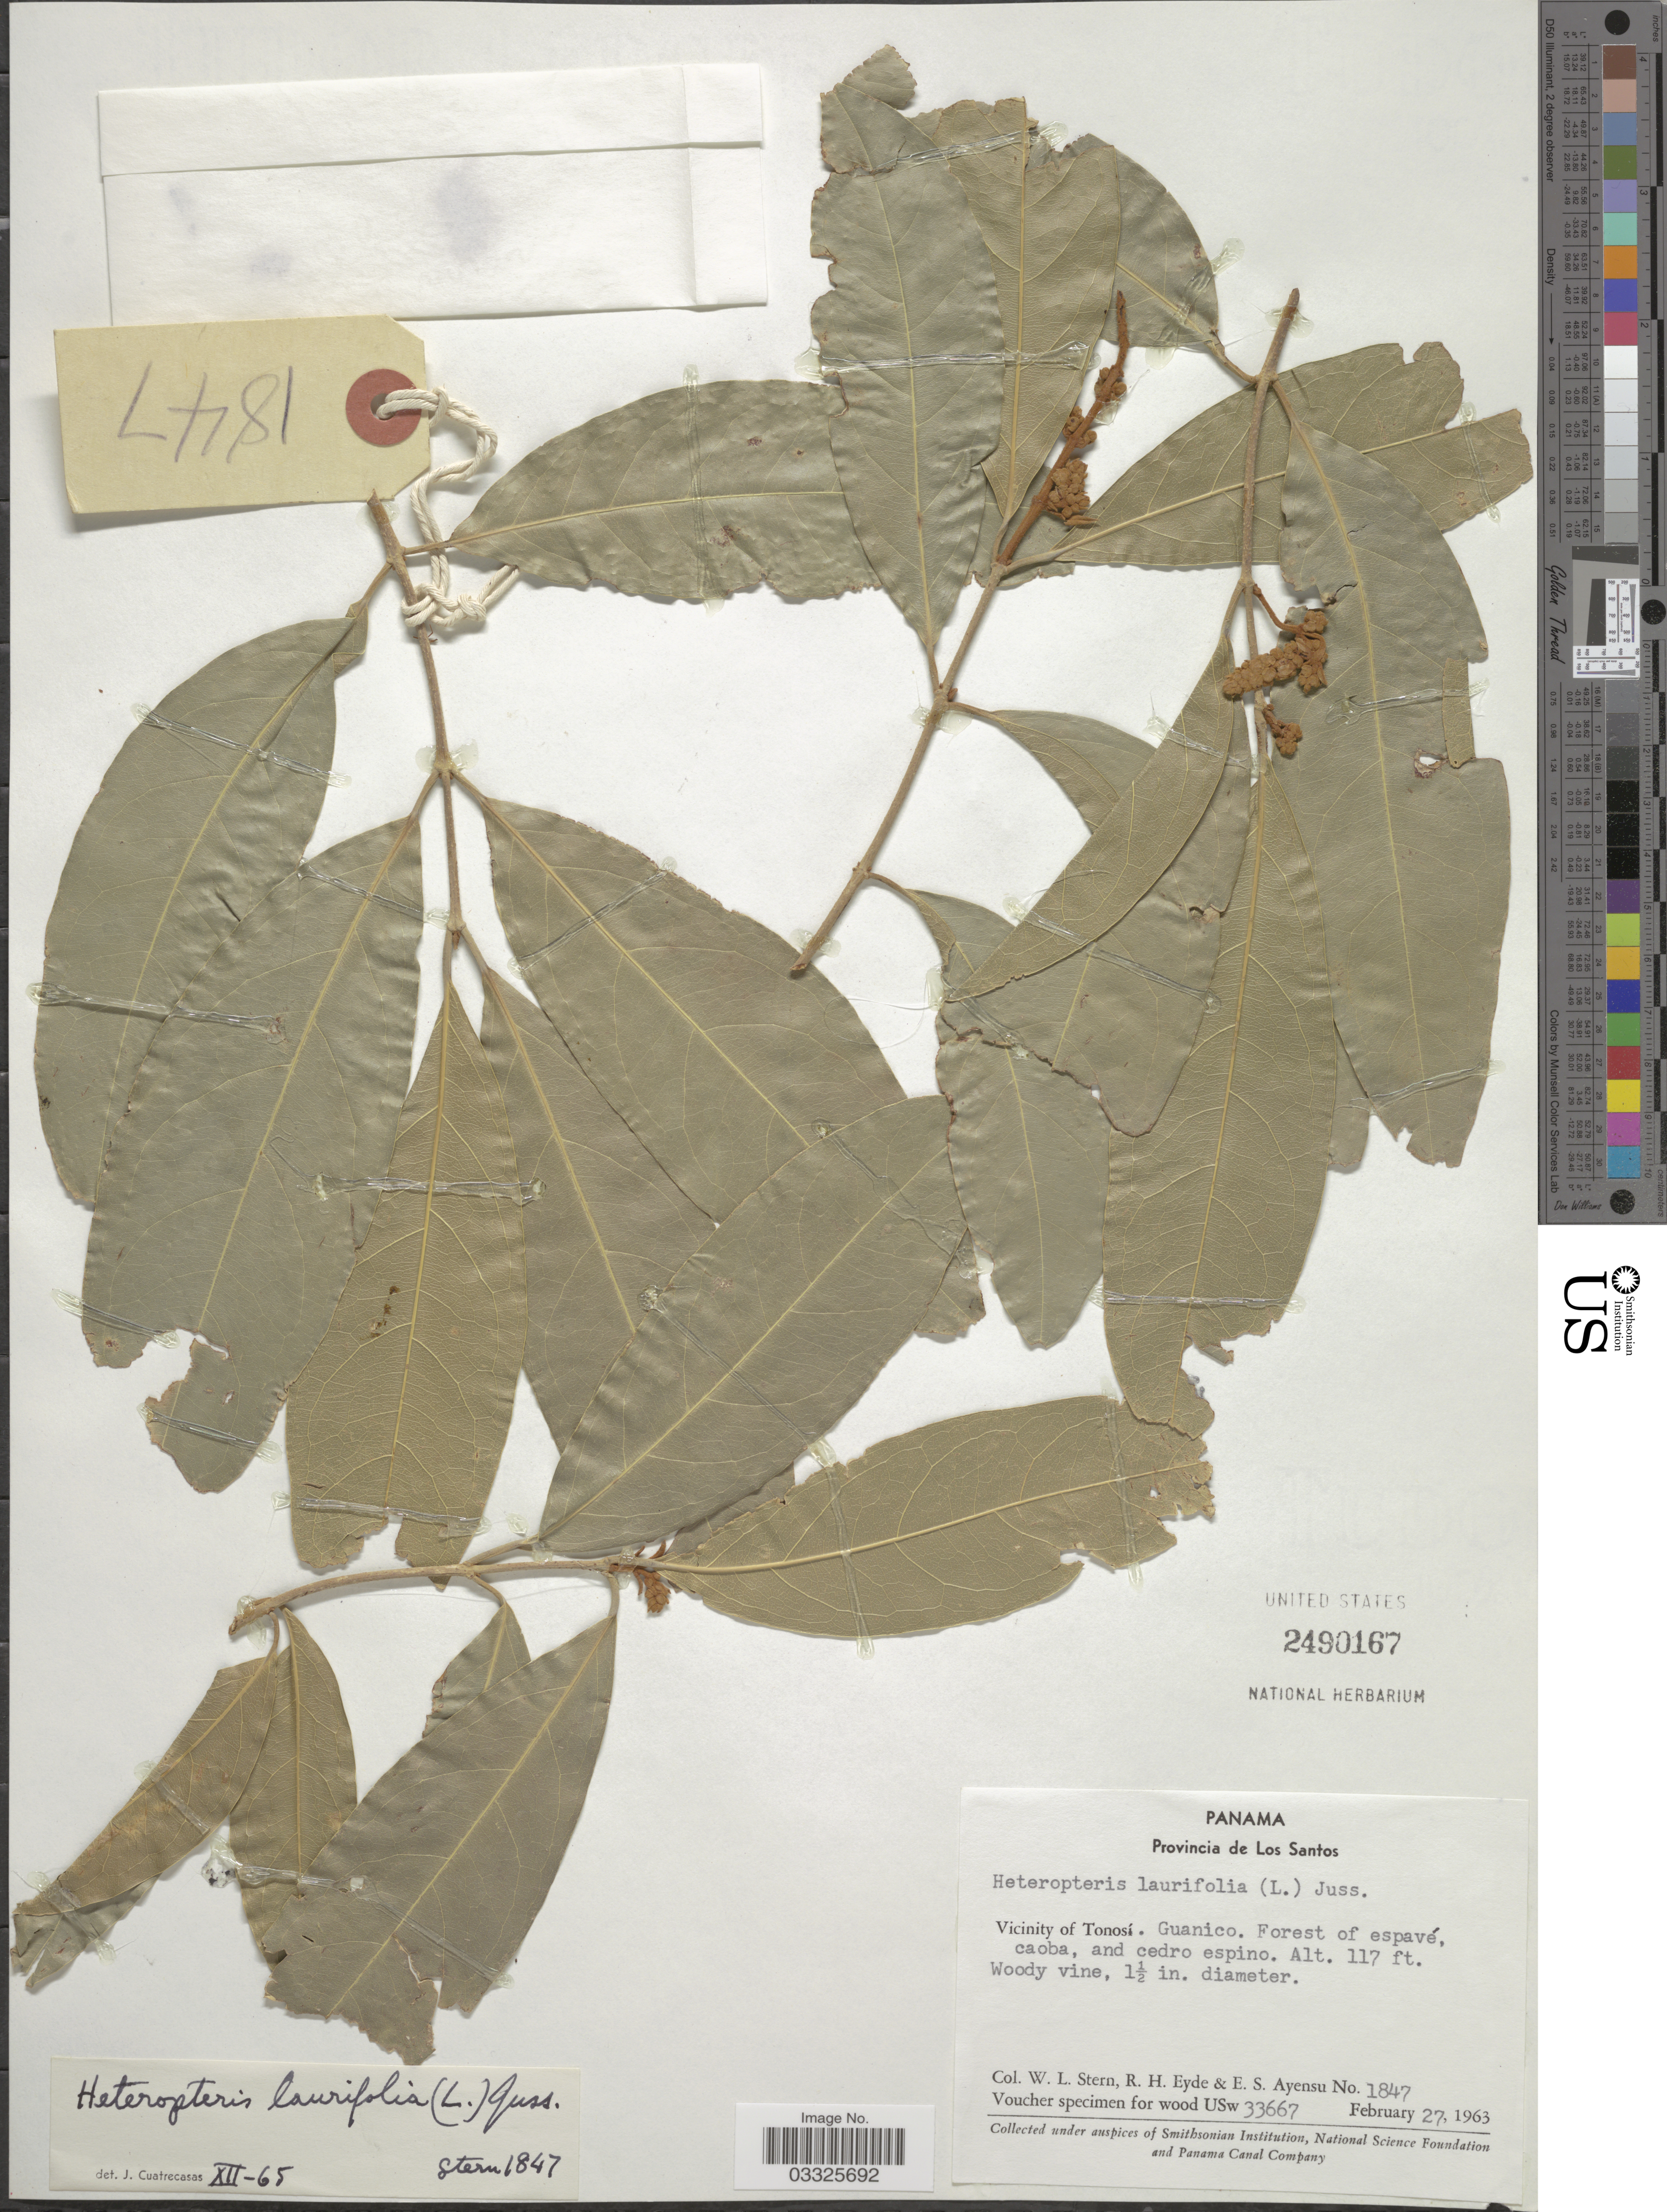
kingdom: Plantae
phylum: Tracheophyta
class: Magnoliopsida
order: Malpighiales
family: Malpighiaceae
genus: Heteropterys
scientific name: Heteropterys laurifolia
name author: (L.) A. Juss.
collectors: W. L. Stern, R. H. Eyde & E. S. Ayensu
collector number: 1847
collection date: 1963-02-27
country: Panama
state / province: Los Santos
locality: Vicinity of Tonosí. Guanico. Forest of espavé.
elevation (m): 36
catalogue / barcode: US 2490167